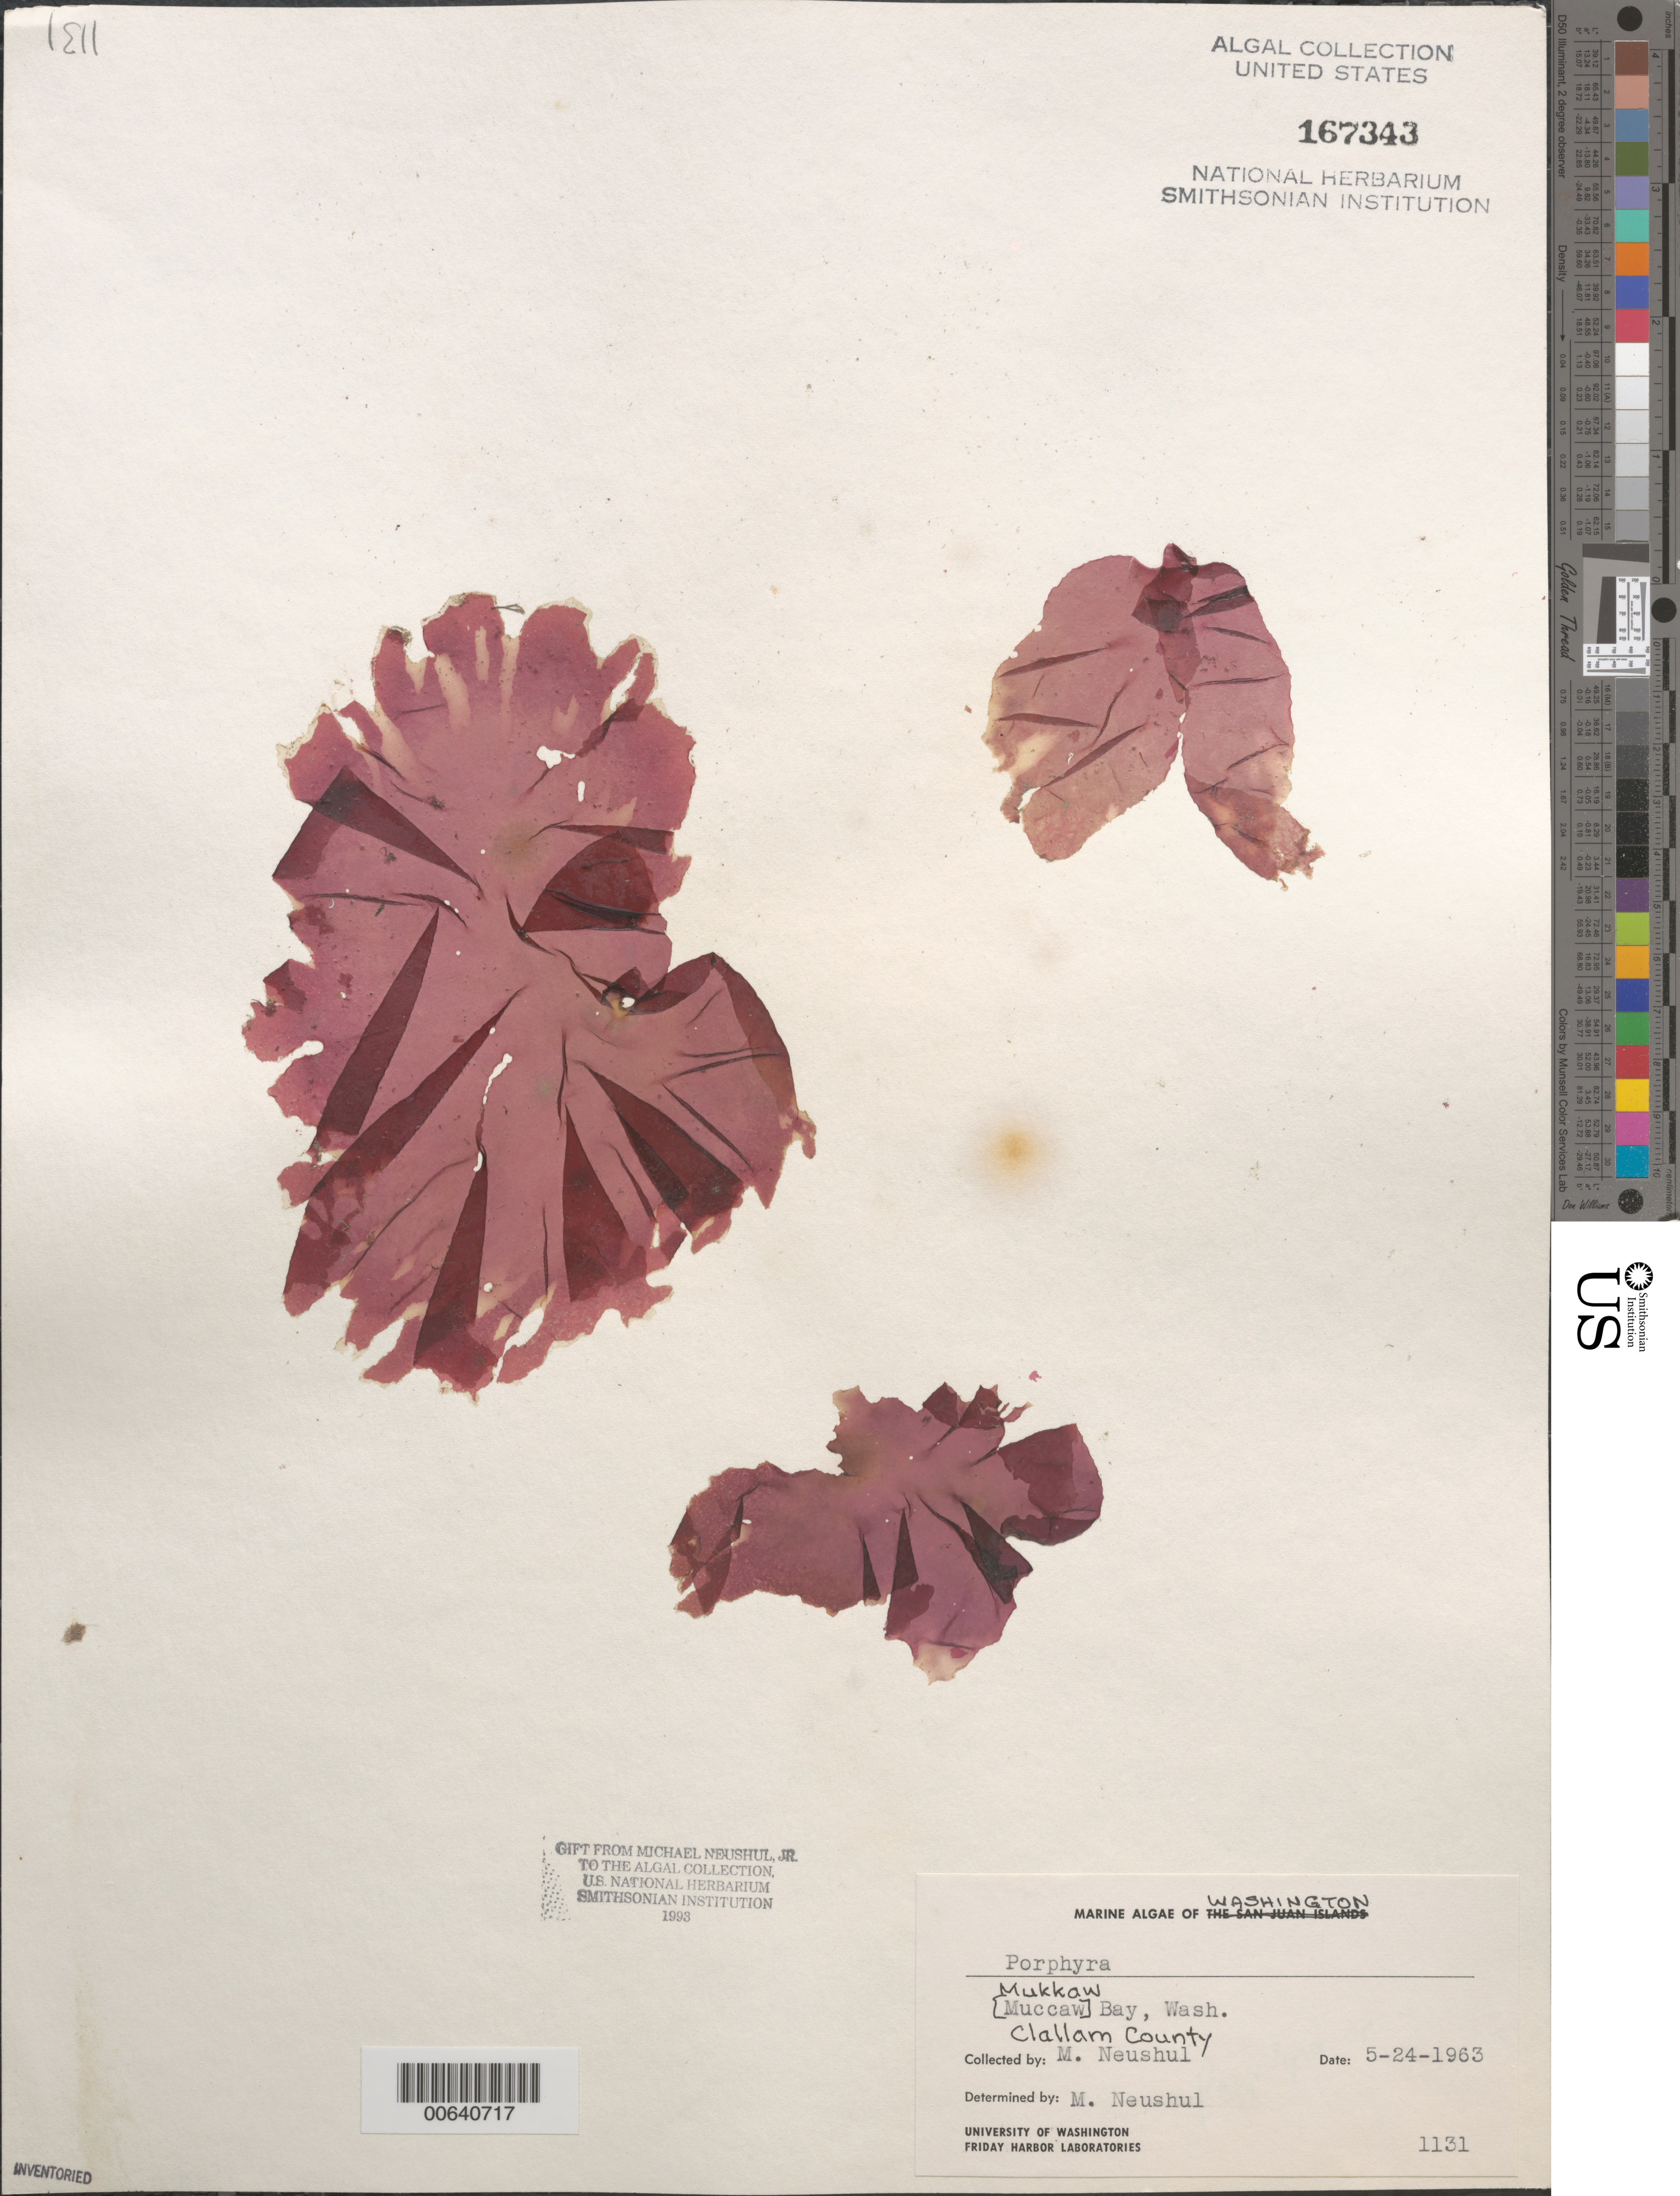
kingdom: Plantae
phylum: Rhodophyta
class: Bangiophyceae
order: Bangiales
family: Bangiaceae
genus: Porphyra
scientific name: Porphyra sp.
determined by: Neushul, M.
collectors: M. Neushul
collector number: Neushul 1131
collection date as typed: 24 May 1963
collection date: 1963-05-24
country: United States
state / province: Washington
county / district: Clallam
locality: Mukkaw Bay (Muccaw Bay)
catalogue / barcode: US 167343